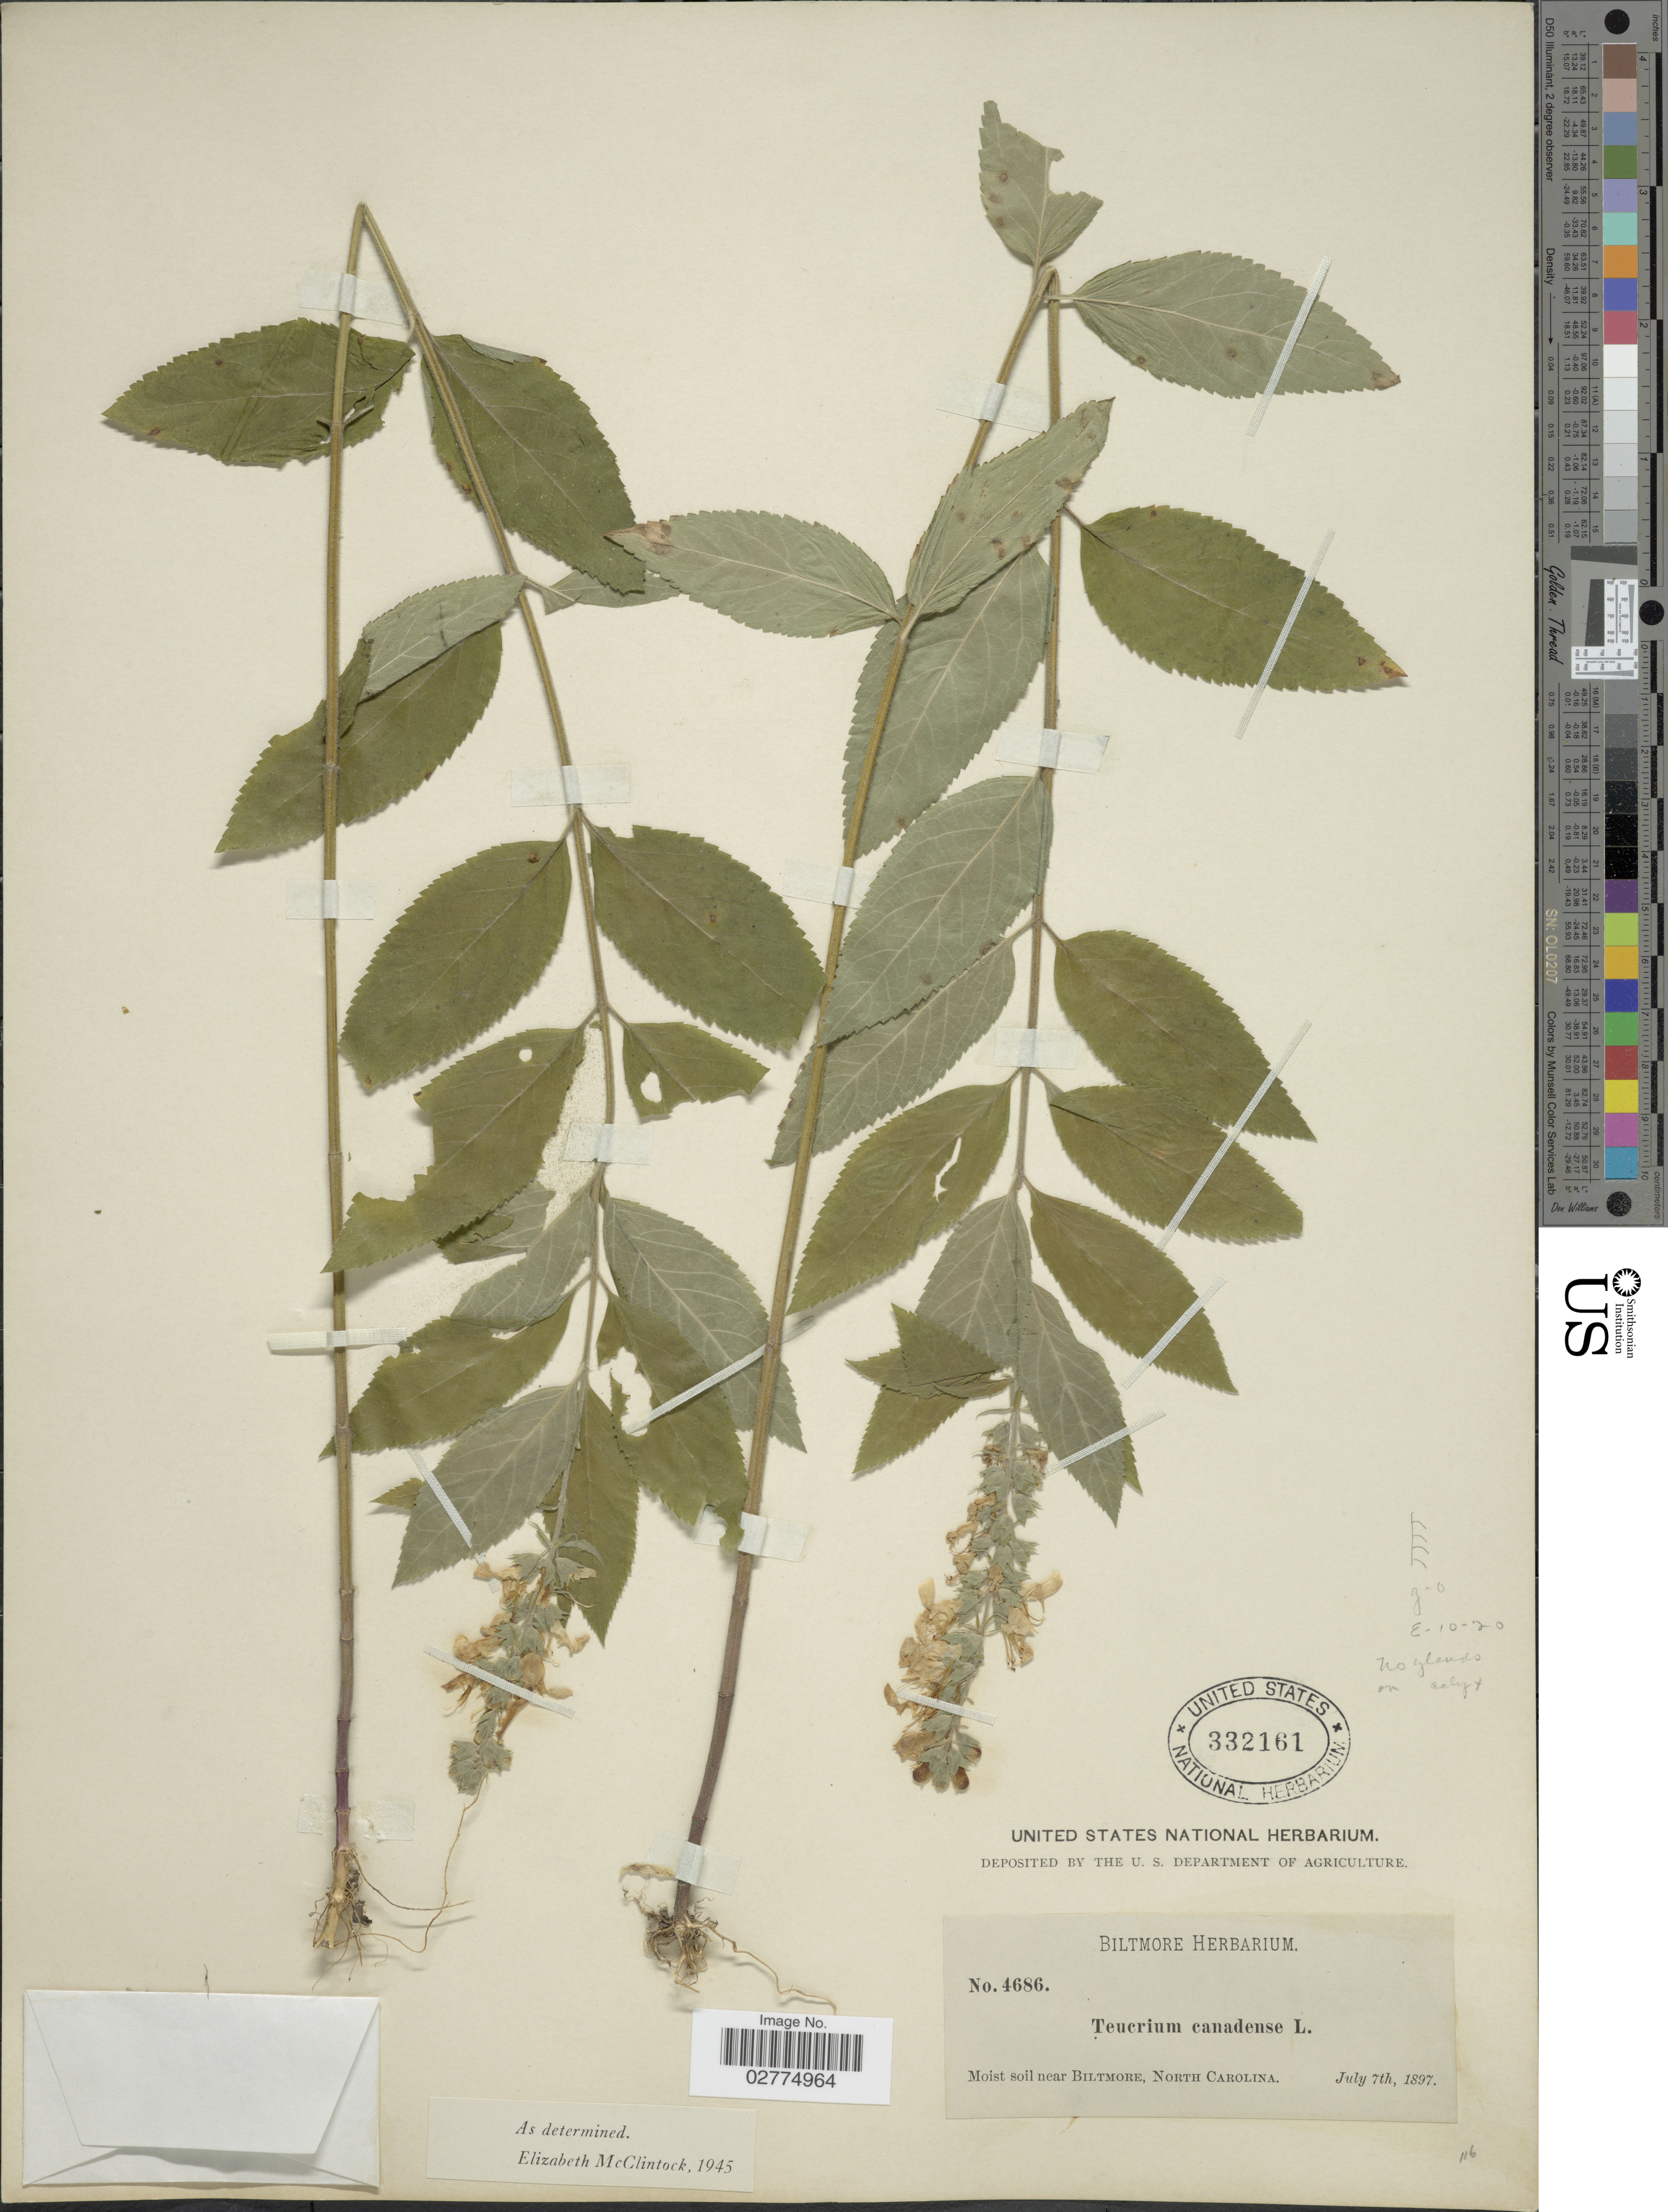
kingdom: Plantae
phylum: Tracheophyta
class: Magnoliopsida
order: Lamiales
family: Lamiaceae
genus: Teucrium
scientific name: Teucrium canadense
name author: L.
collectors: ex herb. Biltmore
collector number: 4686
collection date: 1897-07-07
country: United States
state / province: North Carolina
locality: Moist soil near Biltmore.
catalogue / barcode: US 332161